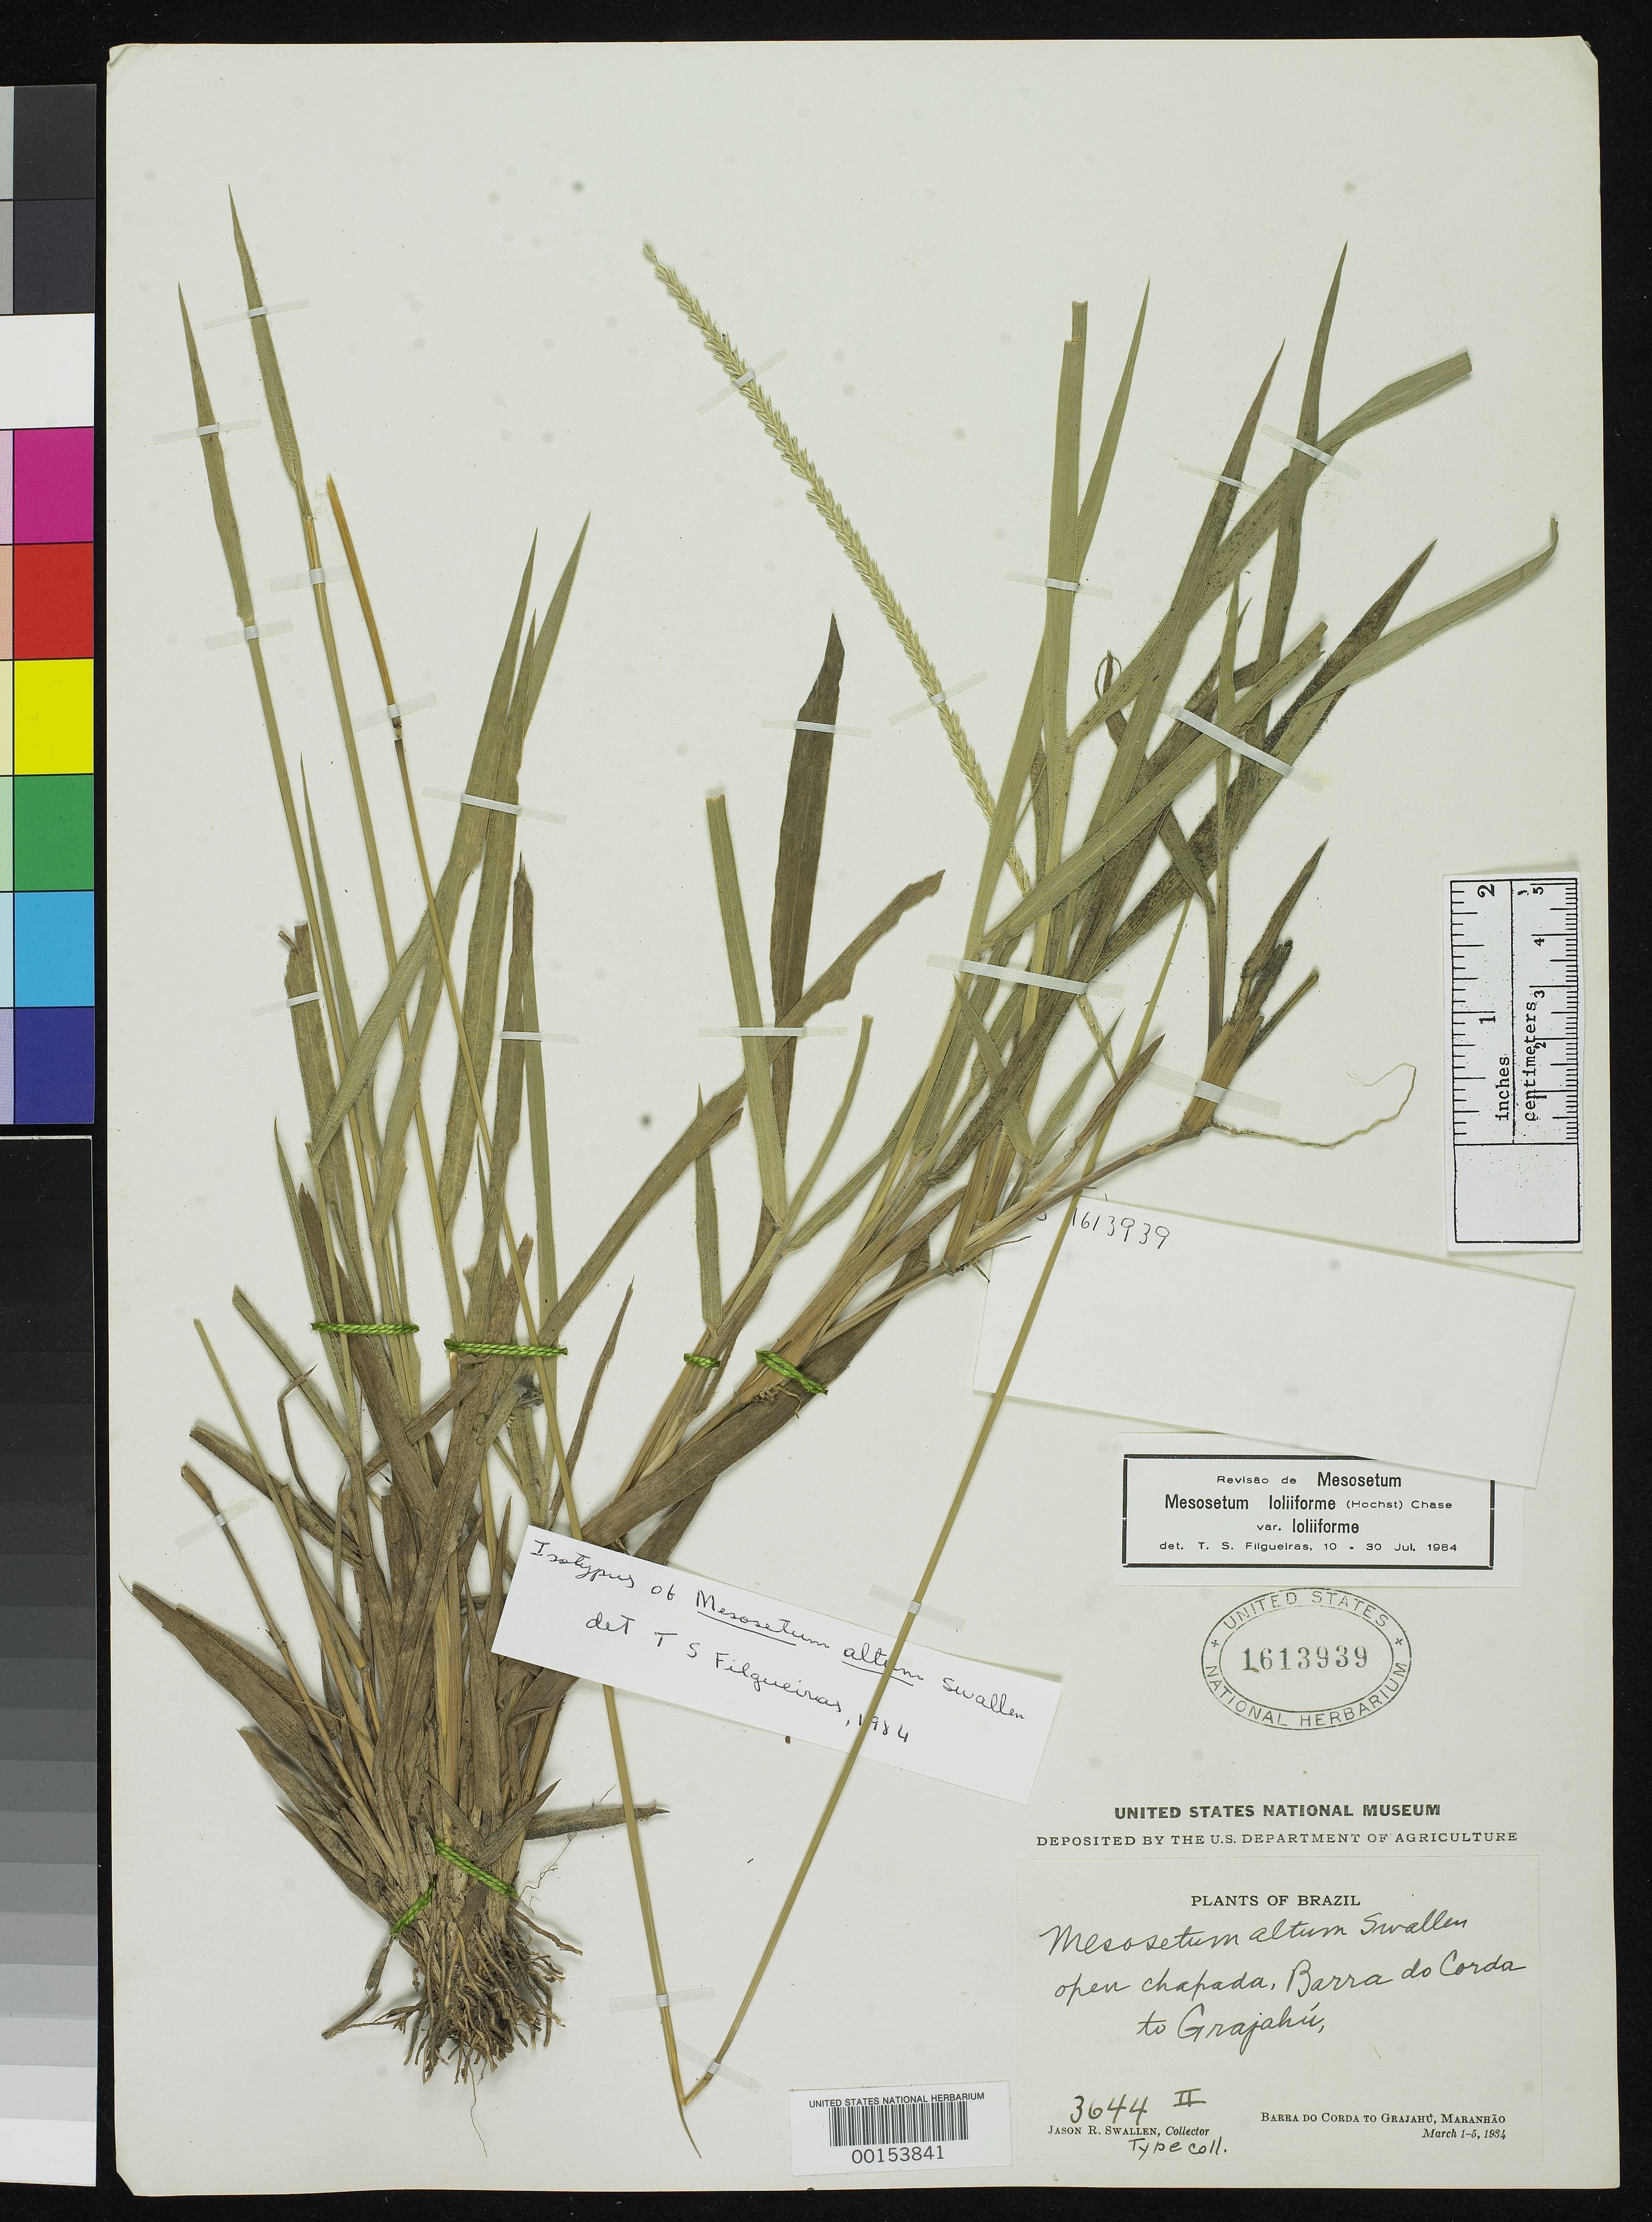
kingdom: Plantae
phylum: Tracheophyta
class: Liliopsida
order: Poales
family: Poaceae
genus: Mesosetum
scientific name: Mesosetum altum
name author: Swallen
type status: Isotype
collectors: J. R. Swallen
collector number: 3644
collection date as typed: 01 Mar 1934 to 05 Mar 1934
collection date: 1934-03-01/1934-03-05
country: Brazil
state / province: Maranhão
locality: Barra do Corda to Grajahu.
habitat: Open chapada.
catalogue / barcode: US 1613939